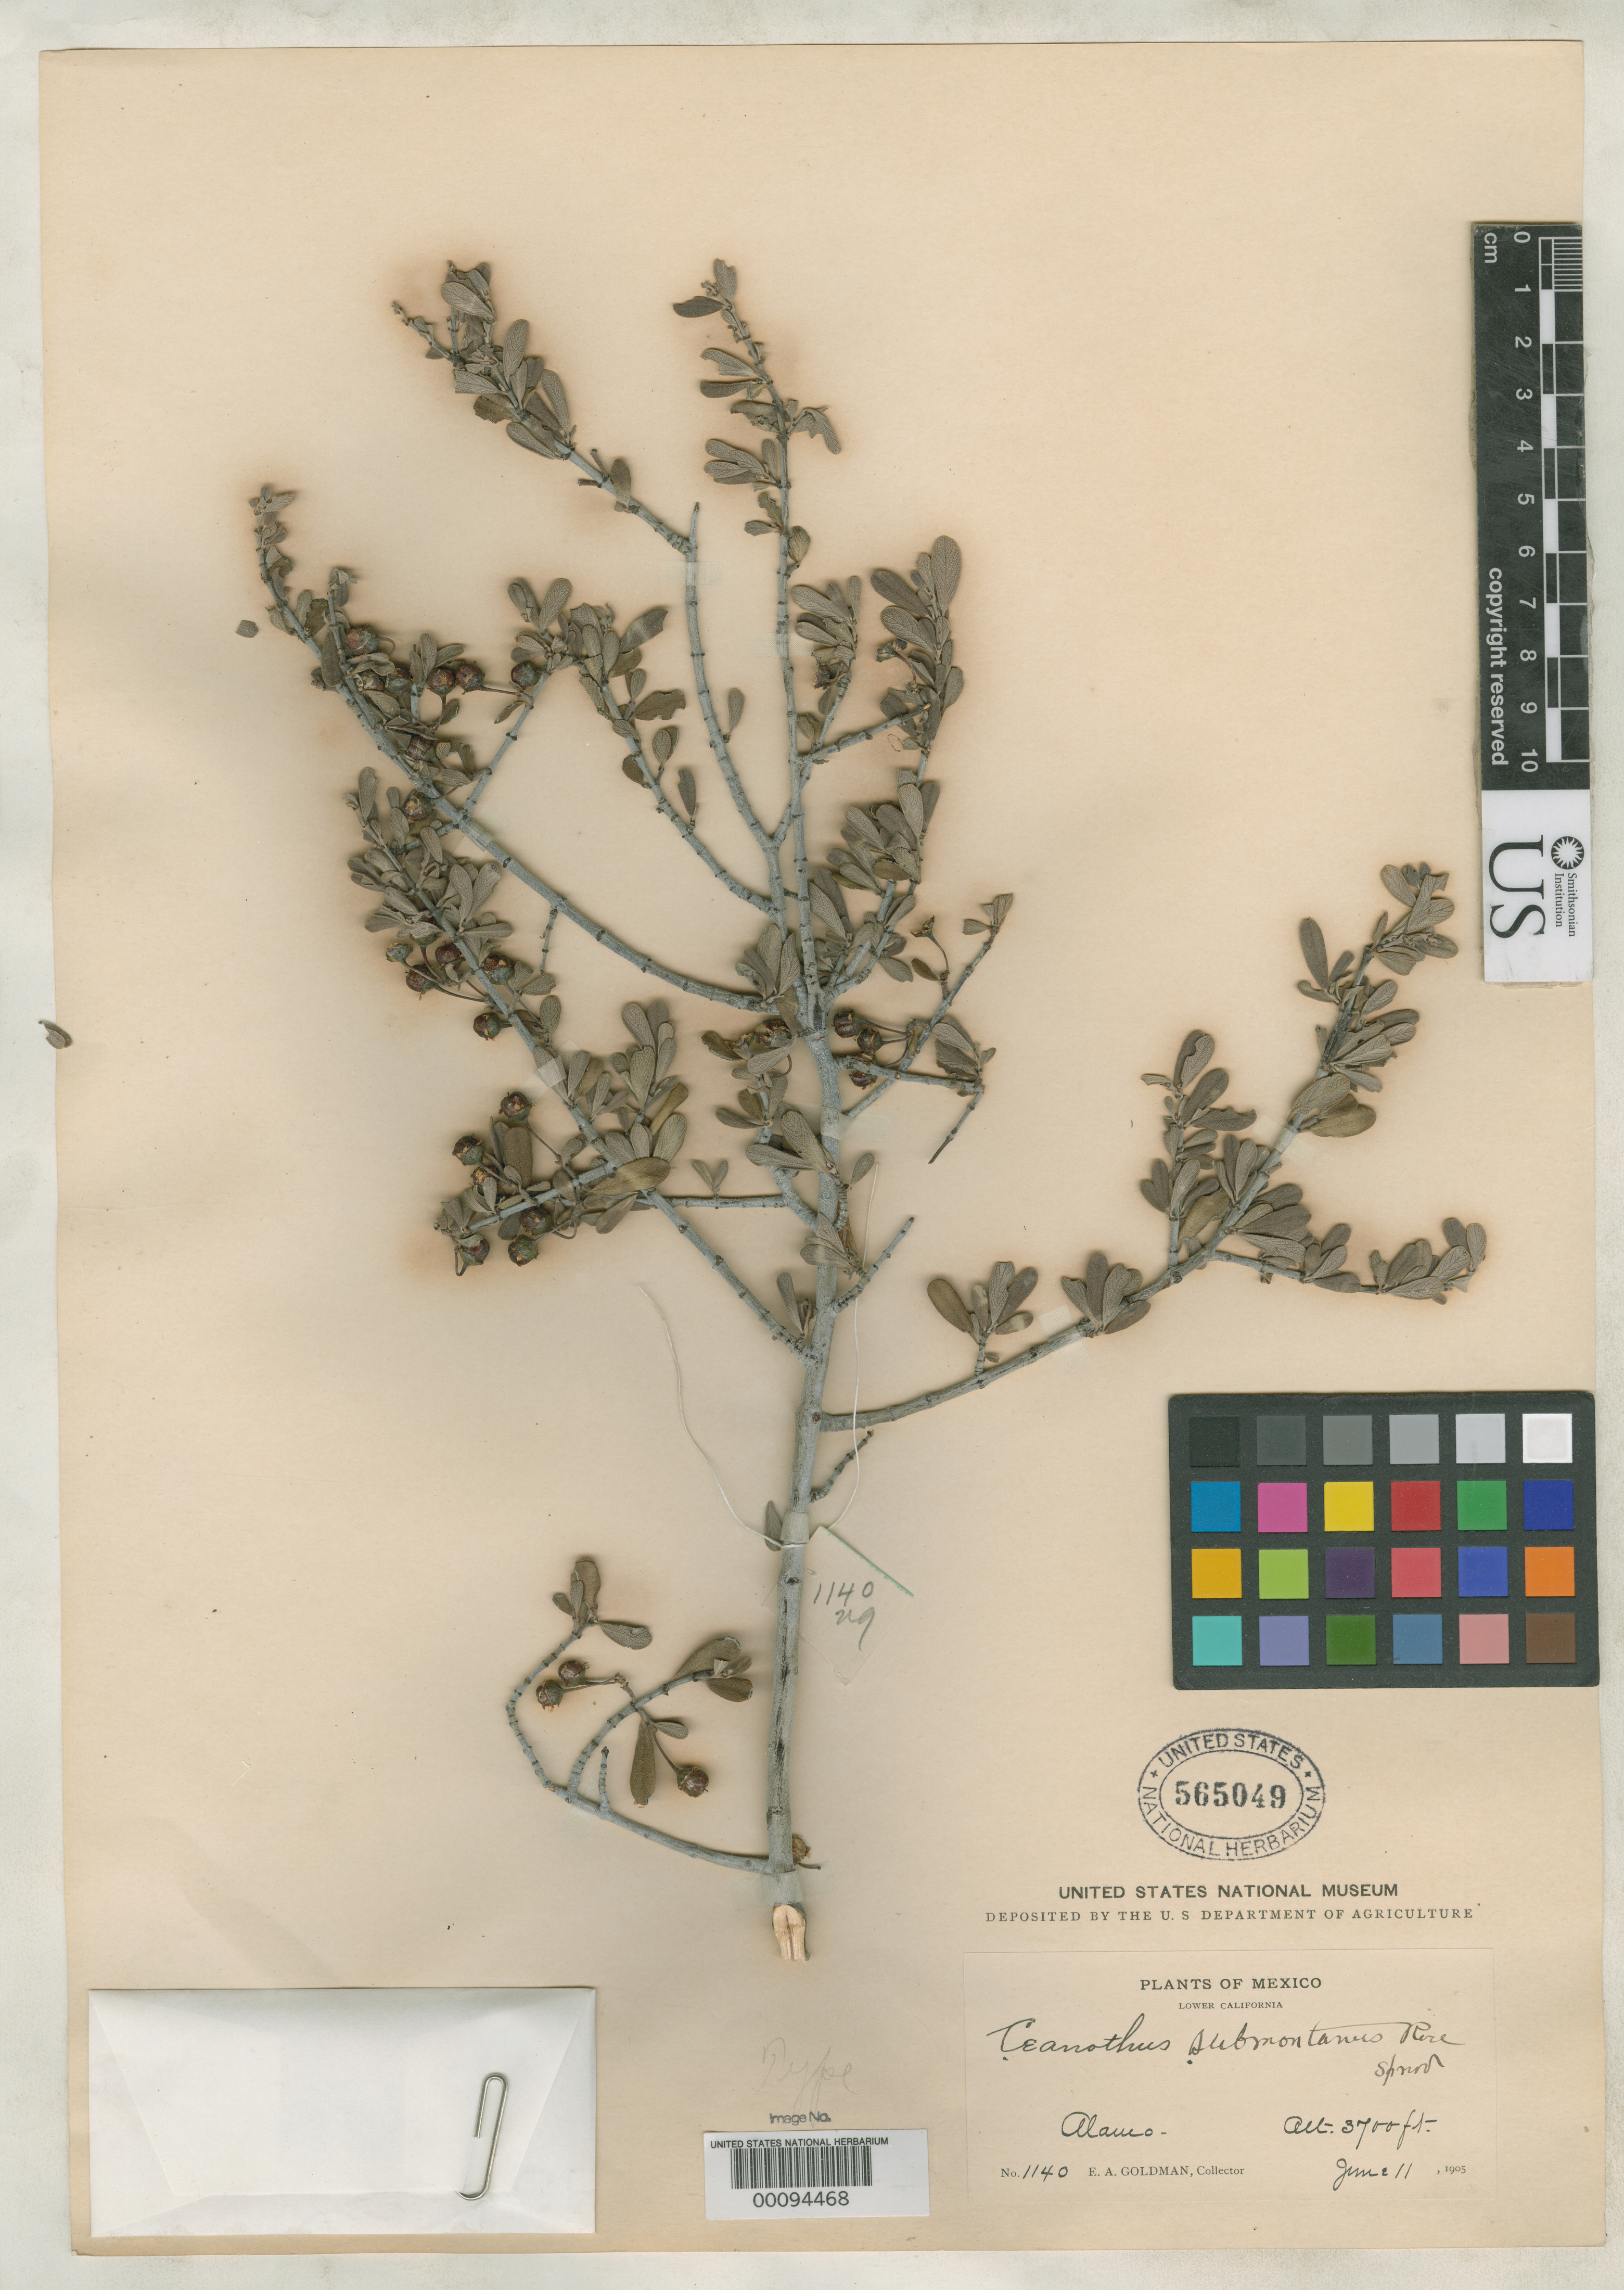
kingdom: Plantae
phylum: Tracheophyta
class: Magnoliopsida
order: Rosales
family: Rhamnaceae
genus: Ceanothus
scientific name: Ceanothus submontanus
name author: Rose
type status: Holotype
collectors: E. A. Goldman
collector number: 1140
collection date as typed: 11 Jun 1905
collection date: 1905-06-11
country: Mexico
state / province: Baja California Norte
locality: Near Alamo.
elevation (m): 1128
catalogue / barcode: US 565049